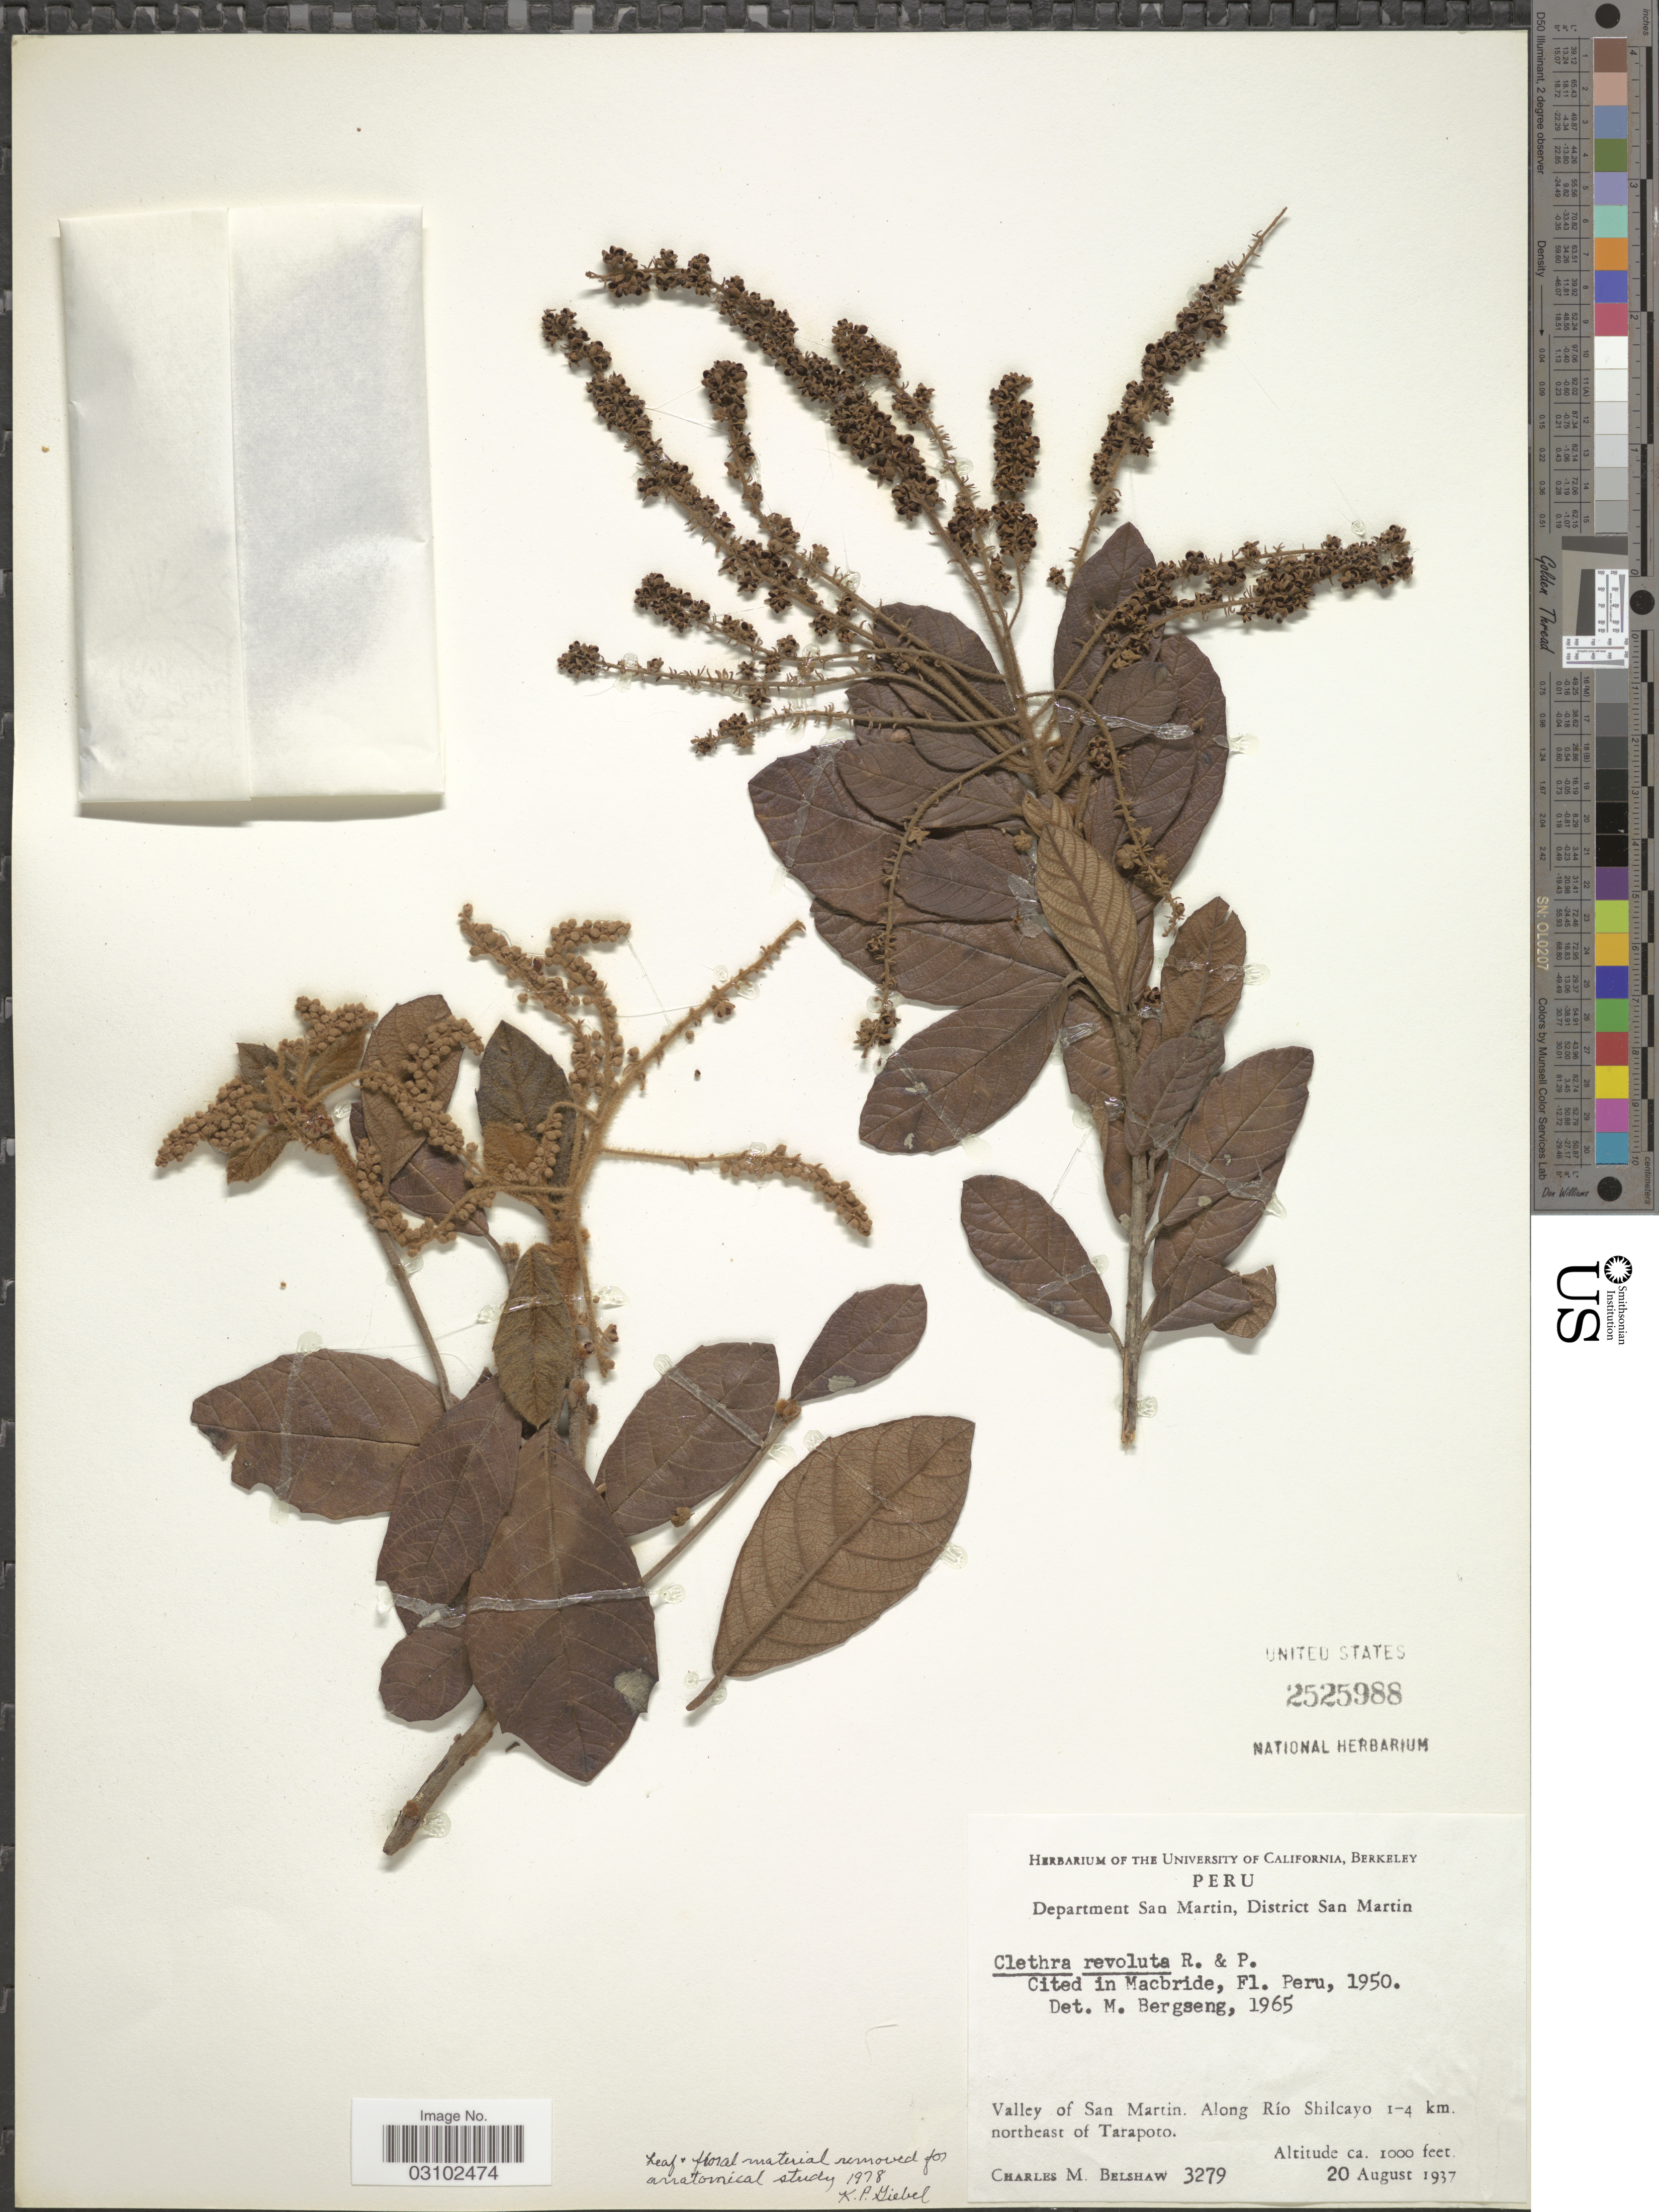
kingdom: Plantae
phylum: Tracheophyta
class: Magnoliopsida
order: Ericales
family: Clethraceae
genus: Clethra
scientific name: Clethra revoluta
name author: (Ruiz & Pav.) Spreng.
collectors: C. Shaw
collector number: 3279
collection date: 1937-08-20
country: Peru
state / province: San Martín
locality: Department San Martin, District San Martin. Valley of San Martin. Along Río Shilcayo 1-4 km. northeast of Tarapoto.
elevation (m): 305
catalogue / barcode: US 2525988